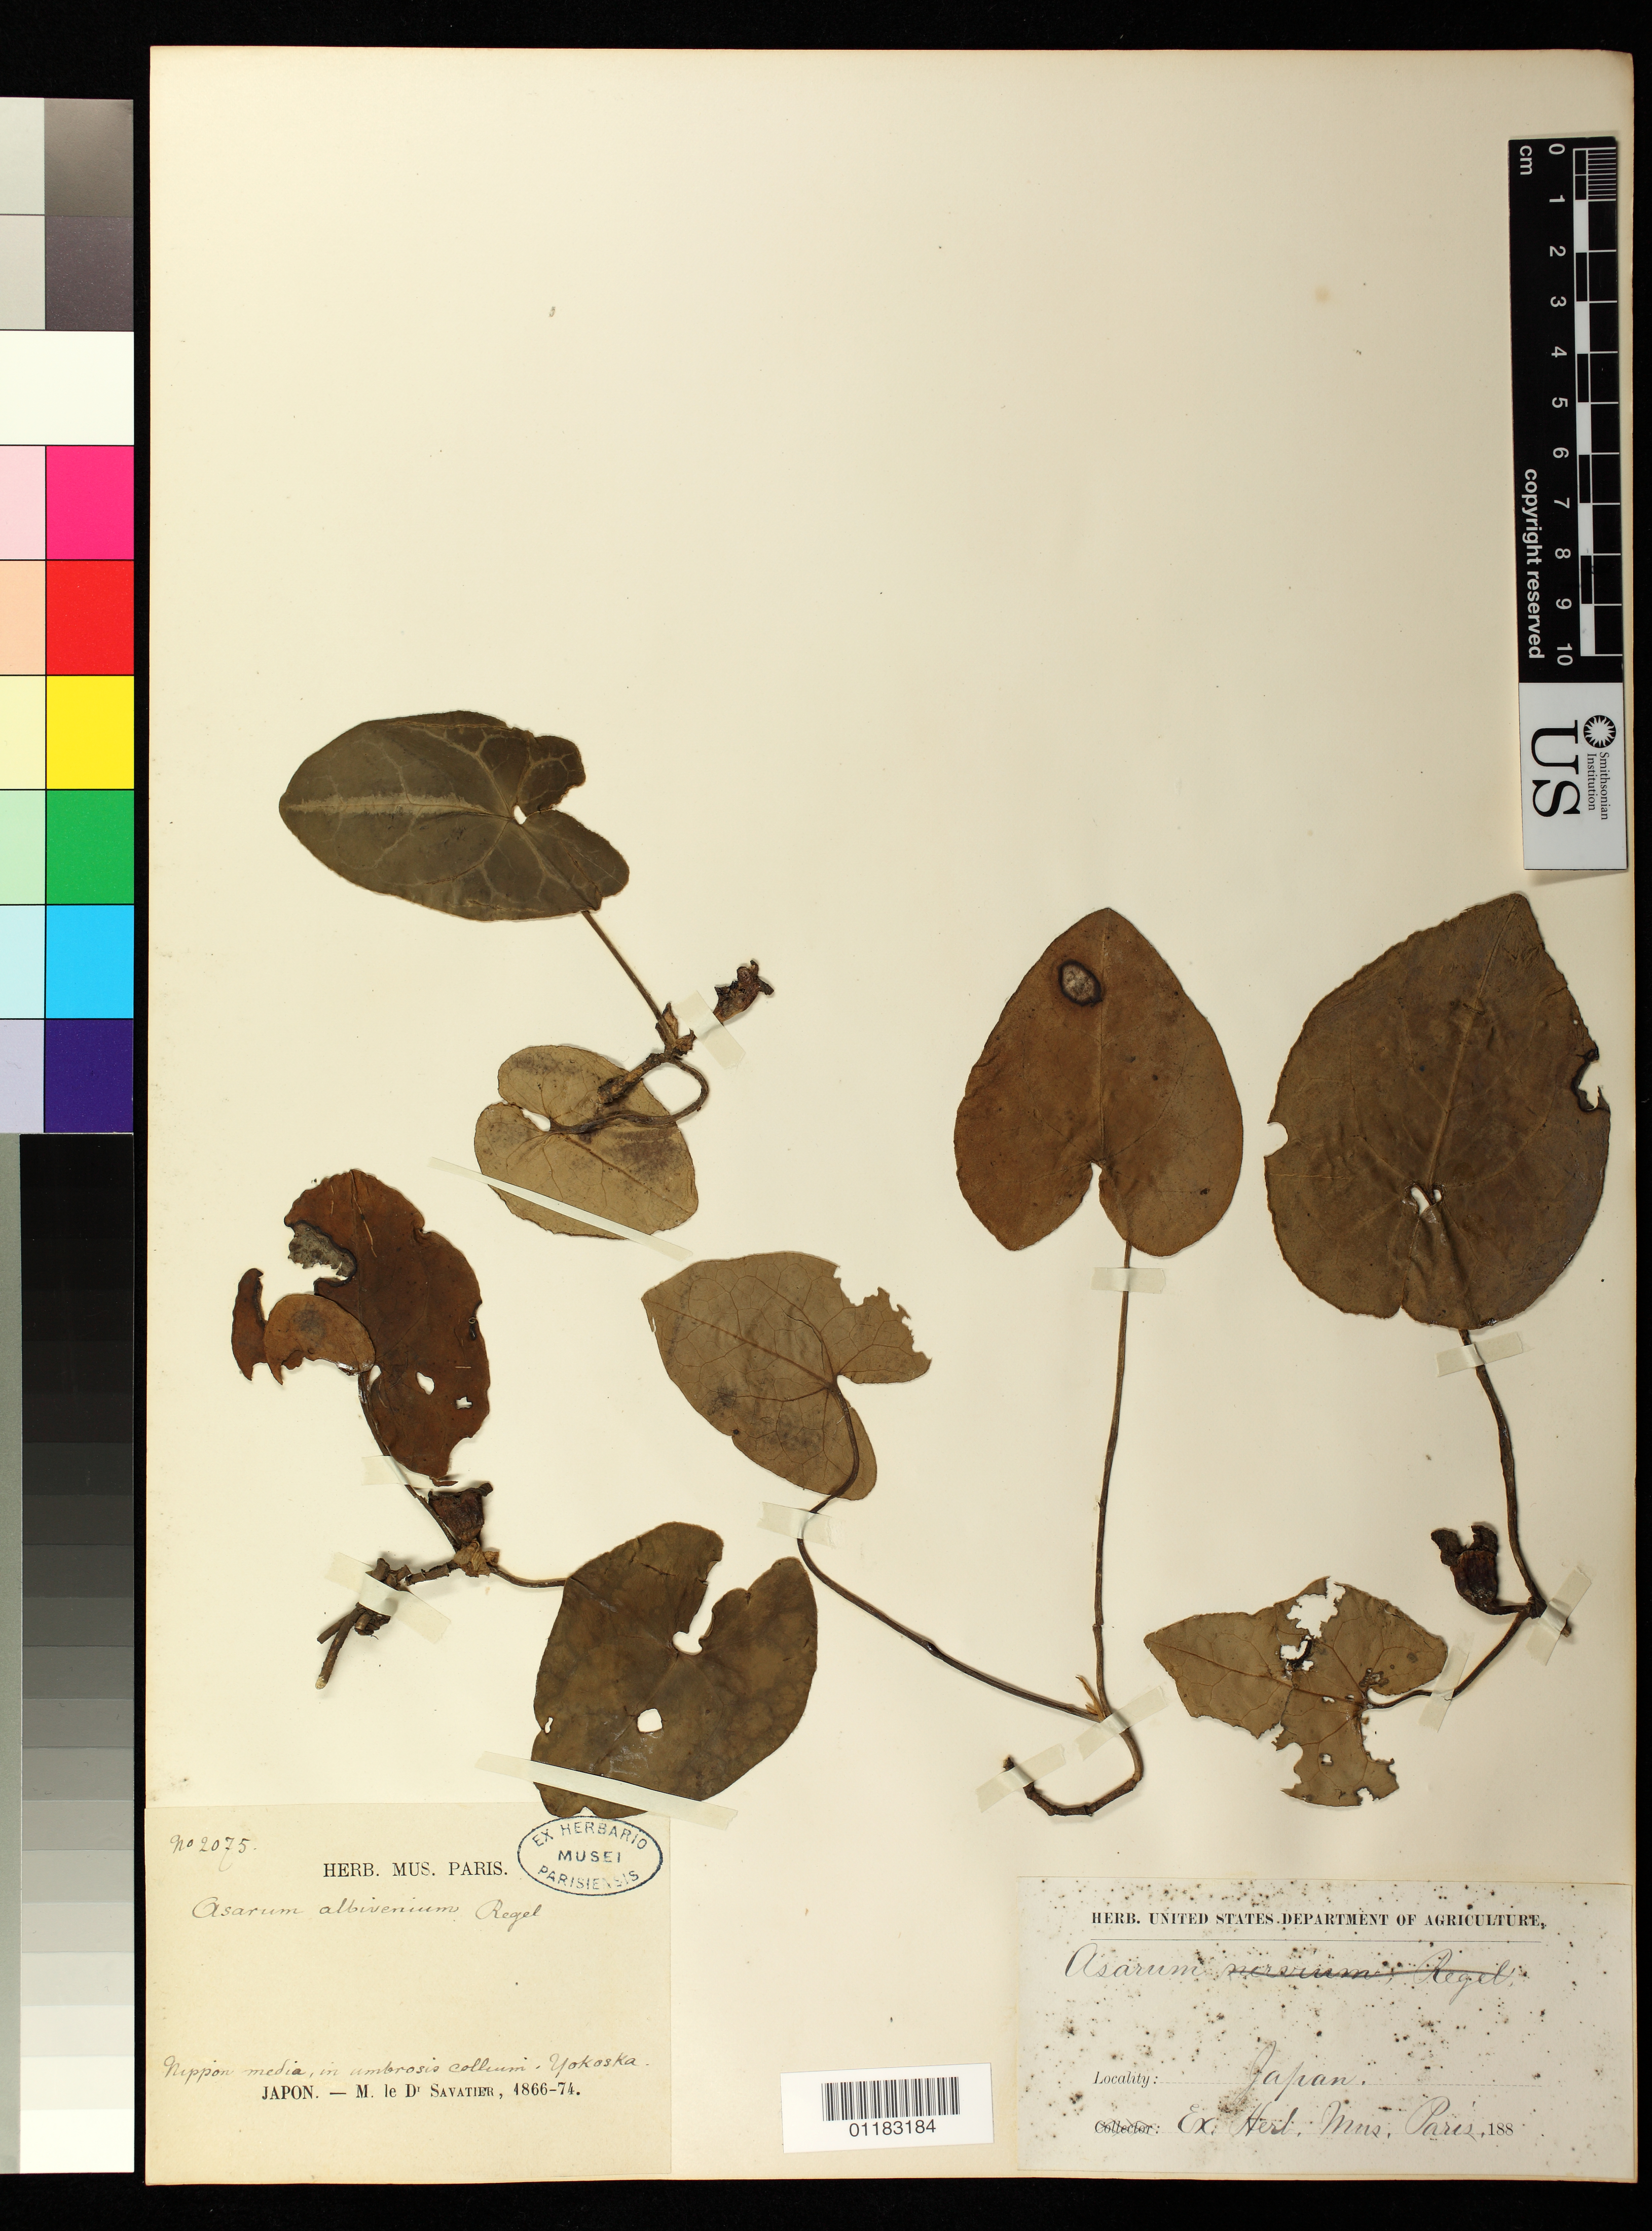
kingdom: Plantae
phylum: Tracheophyta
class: Magnoliopsida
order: Piperales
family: Aristolochiaceae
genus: Asarum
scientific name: Asarum albivenium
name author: Regel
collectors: P. Savatier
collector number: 2075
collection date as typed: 1866 to -- --- 1874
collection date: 1866/1874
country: Japan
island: Honshu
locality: Yokoska.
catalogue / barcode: US 101381